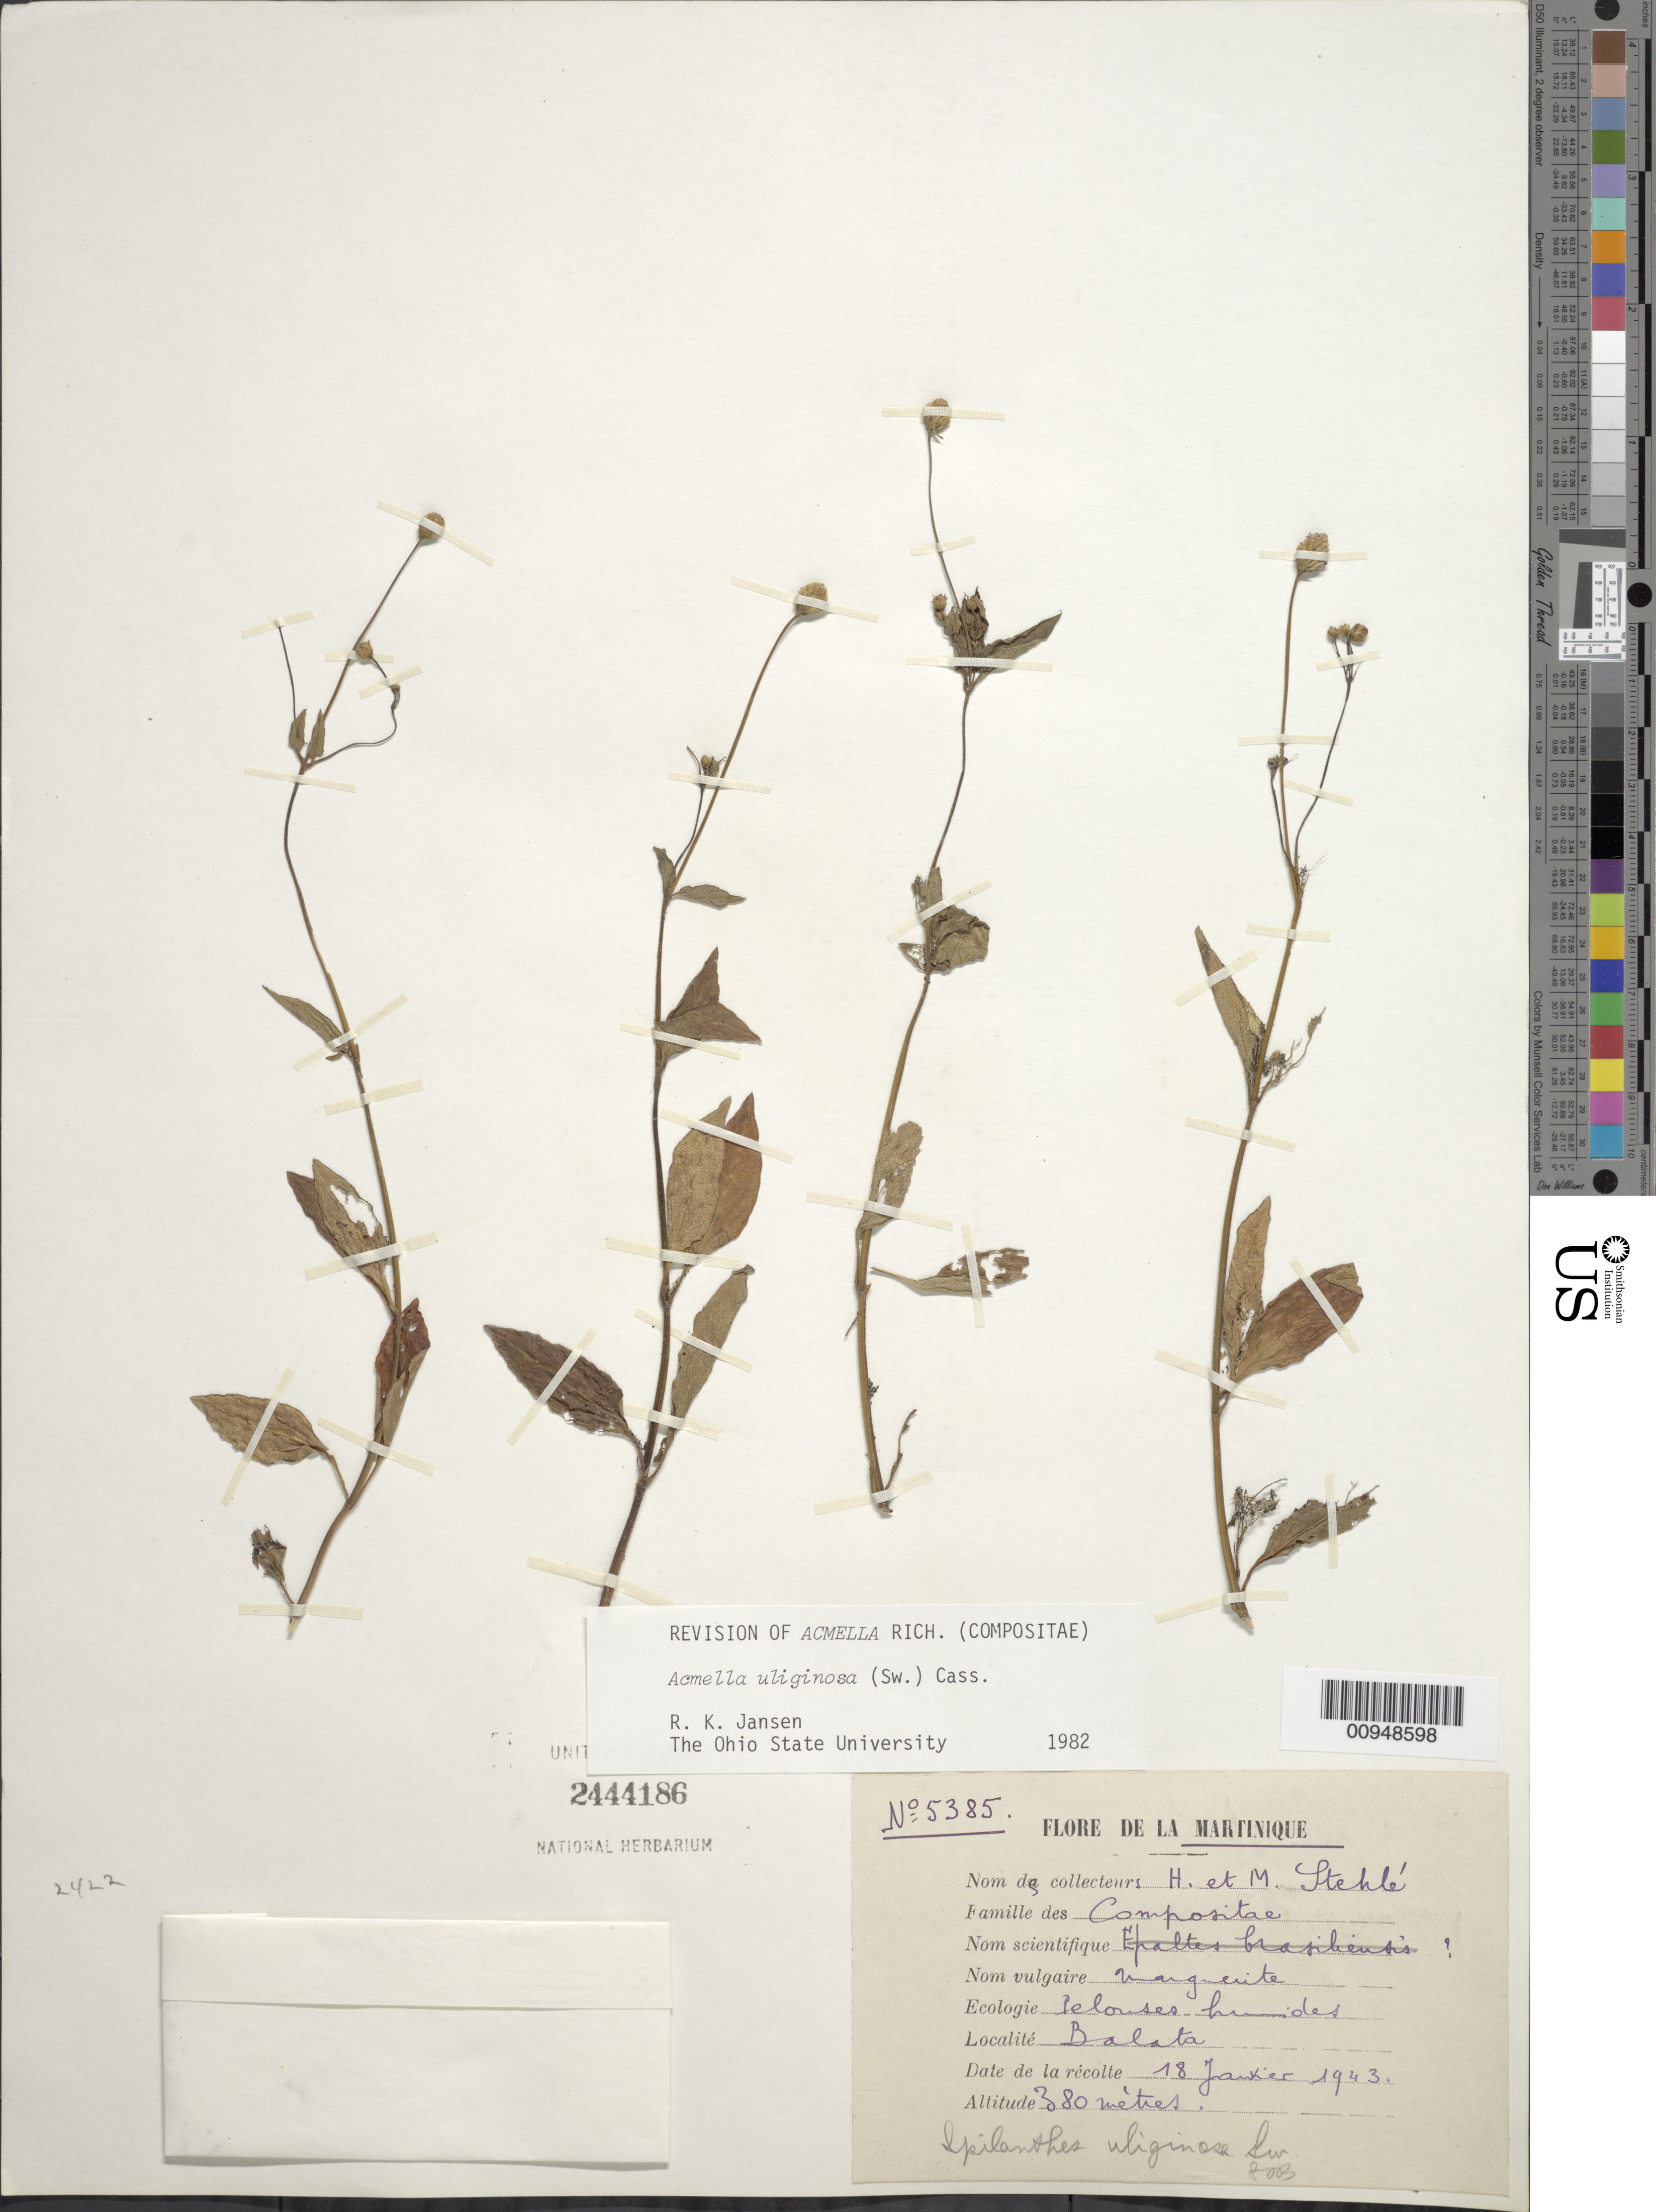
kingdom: Plantae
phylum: Tracheophyta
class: Magnoliopsida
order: Asterales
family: Asteraceae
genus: Acmella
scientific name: Acmella uliginosa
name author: (Sw.) Cass.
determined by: Jansen, R. K.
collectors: H. Stehlé & M. Stehlé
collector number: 5385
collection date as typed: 18 Jan 1943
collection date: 1943-01-18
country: Martinique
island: Martinique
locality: Balata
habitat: Pelouses humides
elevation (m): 380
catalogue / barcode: US 2444186